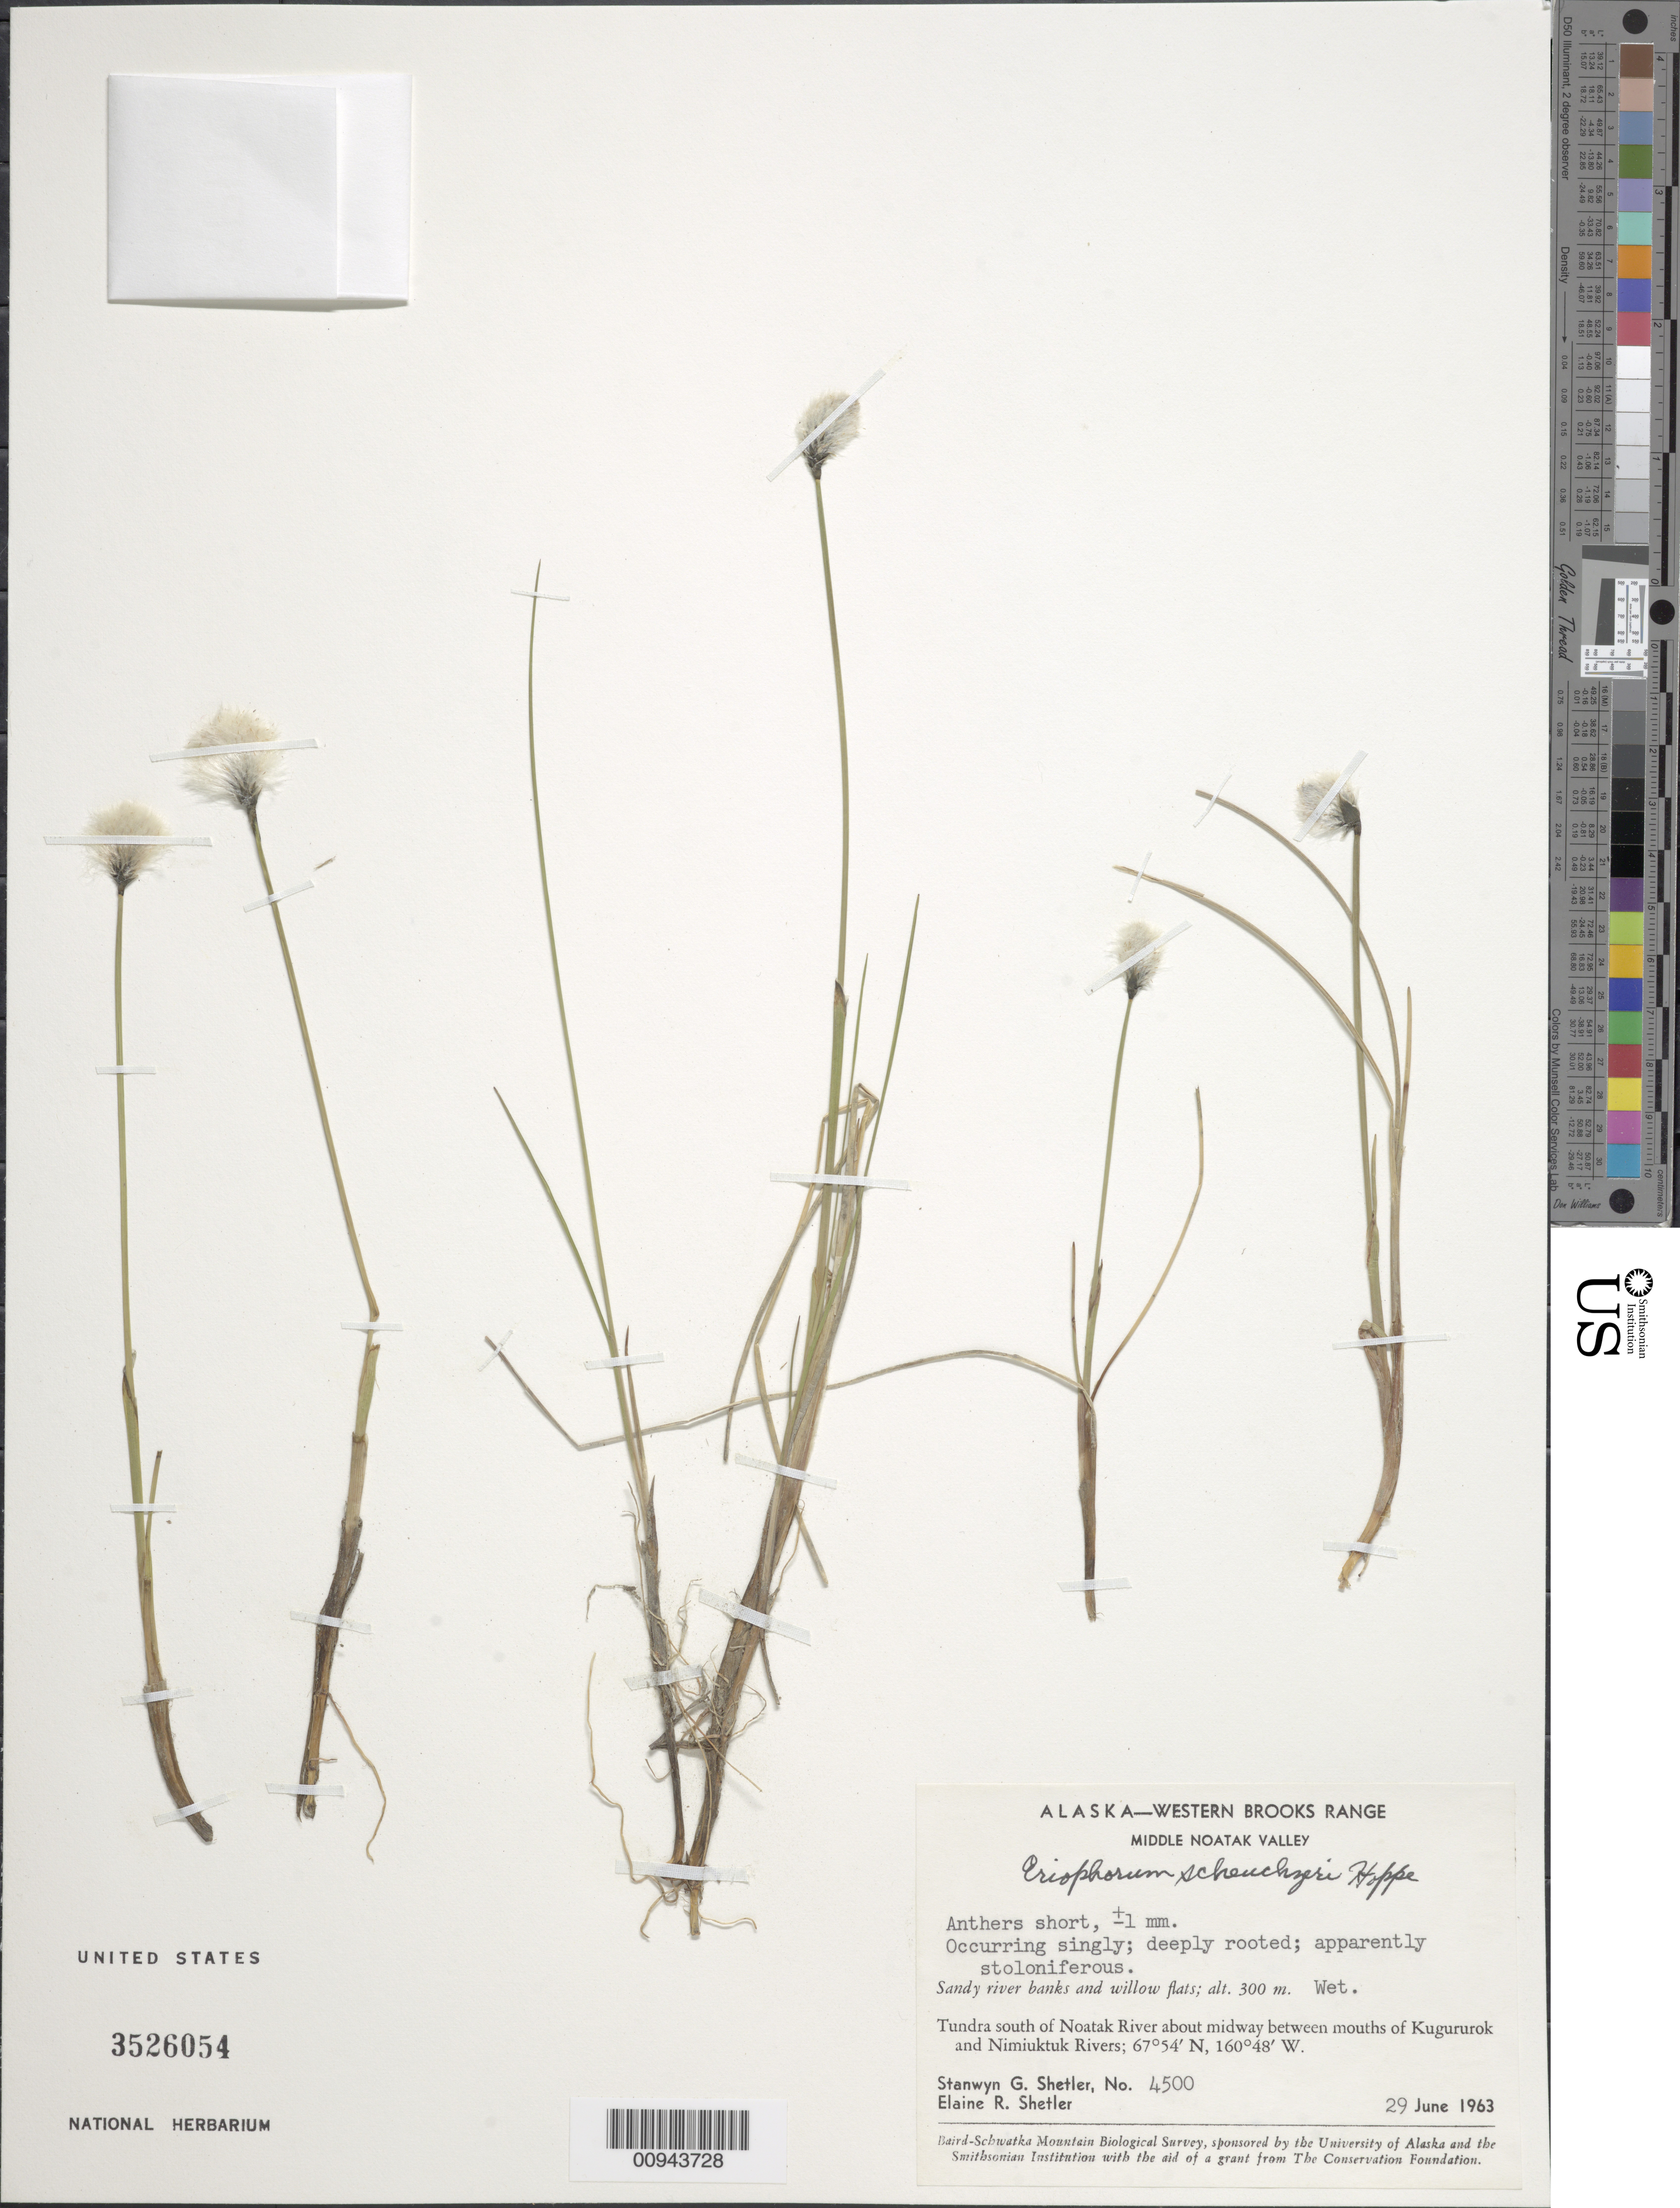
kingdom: Plantae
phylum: Tracheophyta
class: Liliopsida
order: Poales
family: Cyperaceae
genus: Eriophorum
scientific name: Eriophorum scheuchzeri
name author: Hoppe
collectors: S. Shetler & E. R. Shetler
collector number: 4500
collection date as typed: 29 Jun 1963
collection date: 1963-06-29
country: United States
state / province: Alaska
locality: S of Noatak River about midway between mouths of Kugururok and Nimiuktuk Rivers. Western Brooks Range, Middle Noatak Valley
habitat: Tundra. Sandy river banks and willow flats.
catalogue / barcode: US 3526054